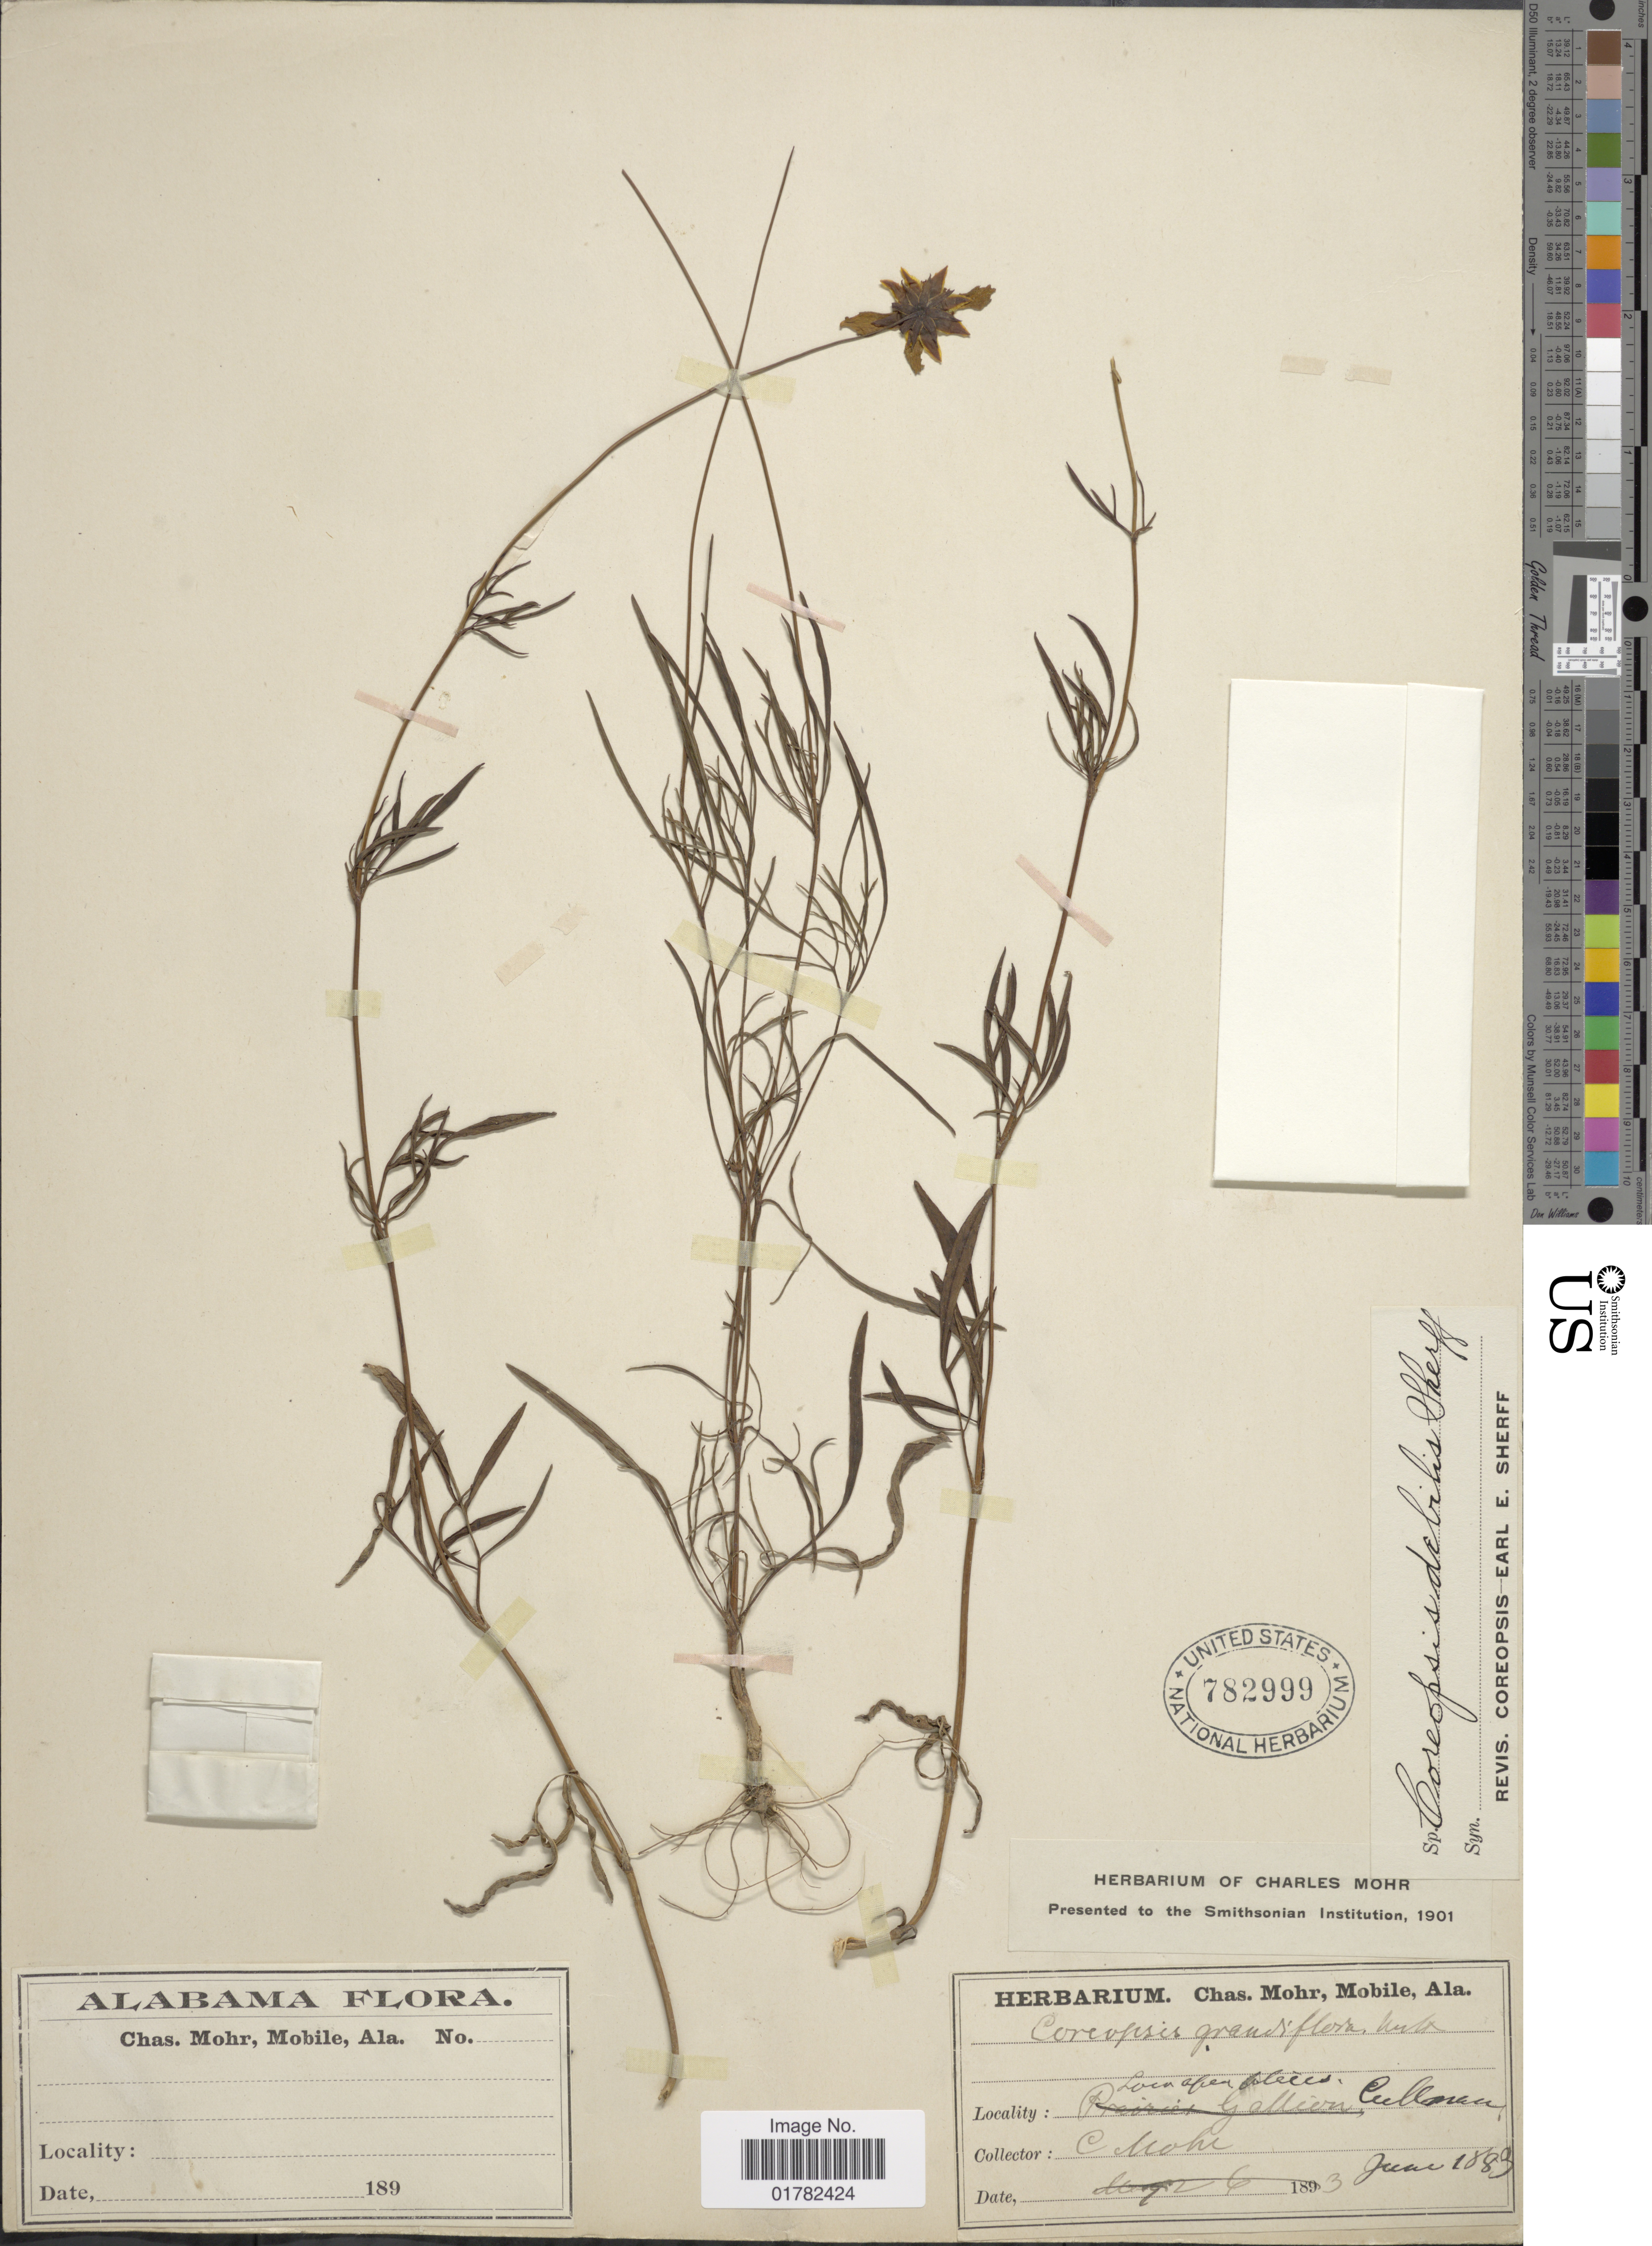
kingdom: Plantae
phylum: Tracheophyta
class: Magnoliopsida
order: Asterales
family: Asteraceae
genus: Coreopsis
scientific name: Coreopsis debilis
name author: Sherff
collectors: C. T. Mohr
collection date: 1883-06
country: United States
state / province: Alabama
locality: Loca open places, Cullman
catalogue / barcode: US 7829999